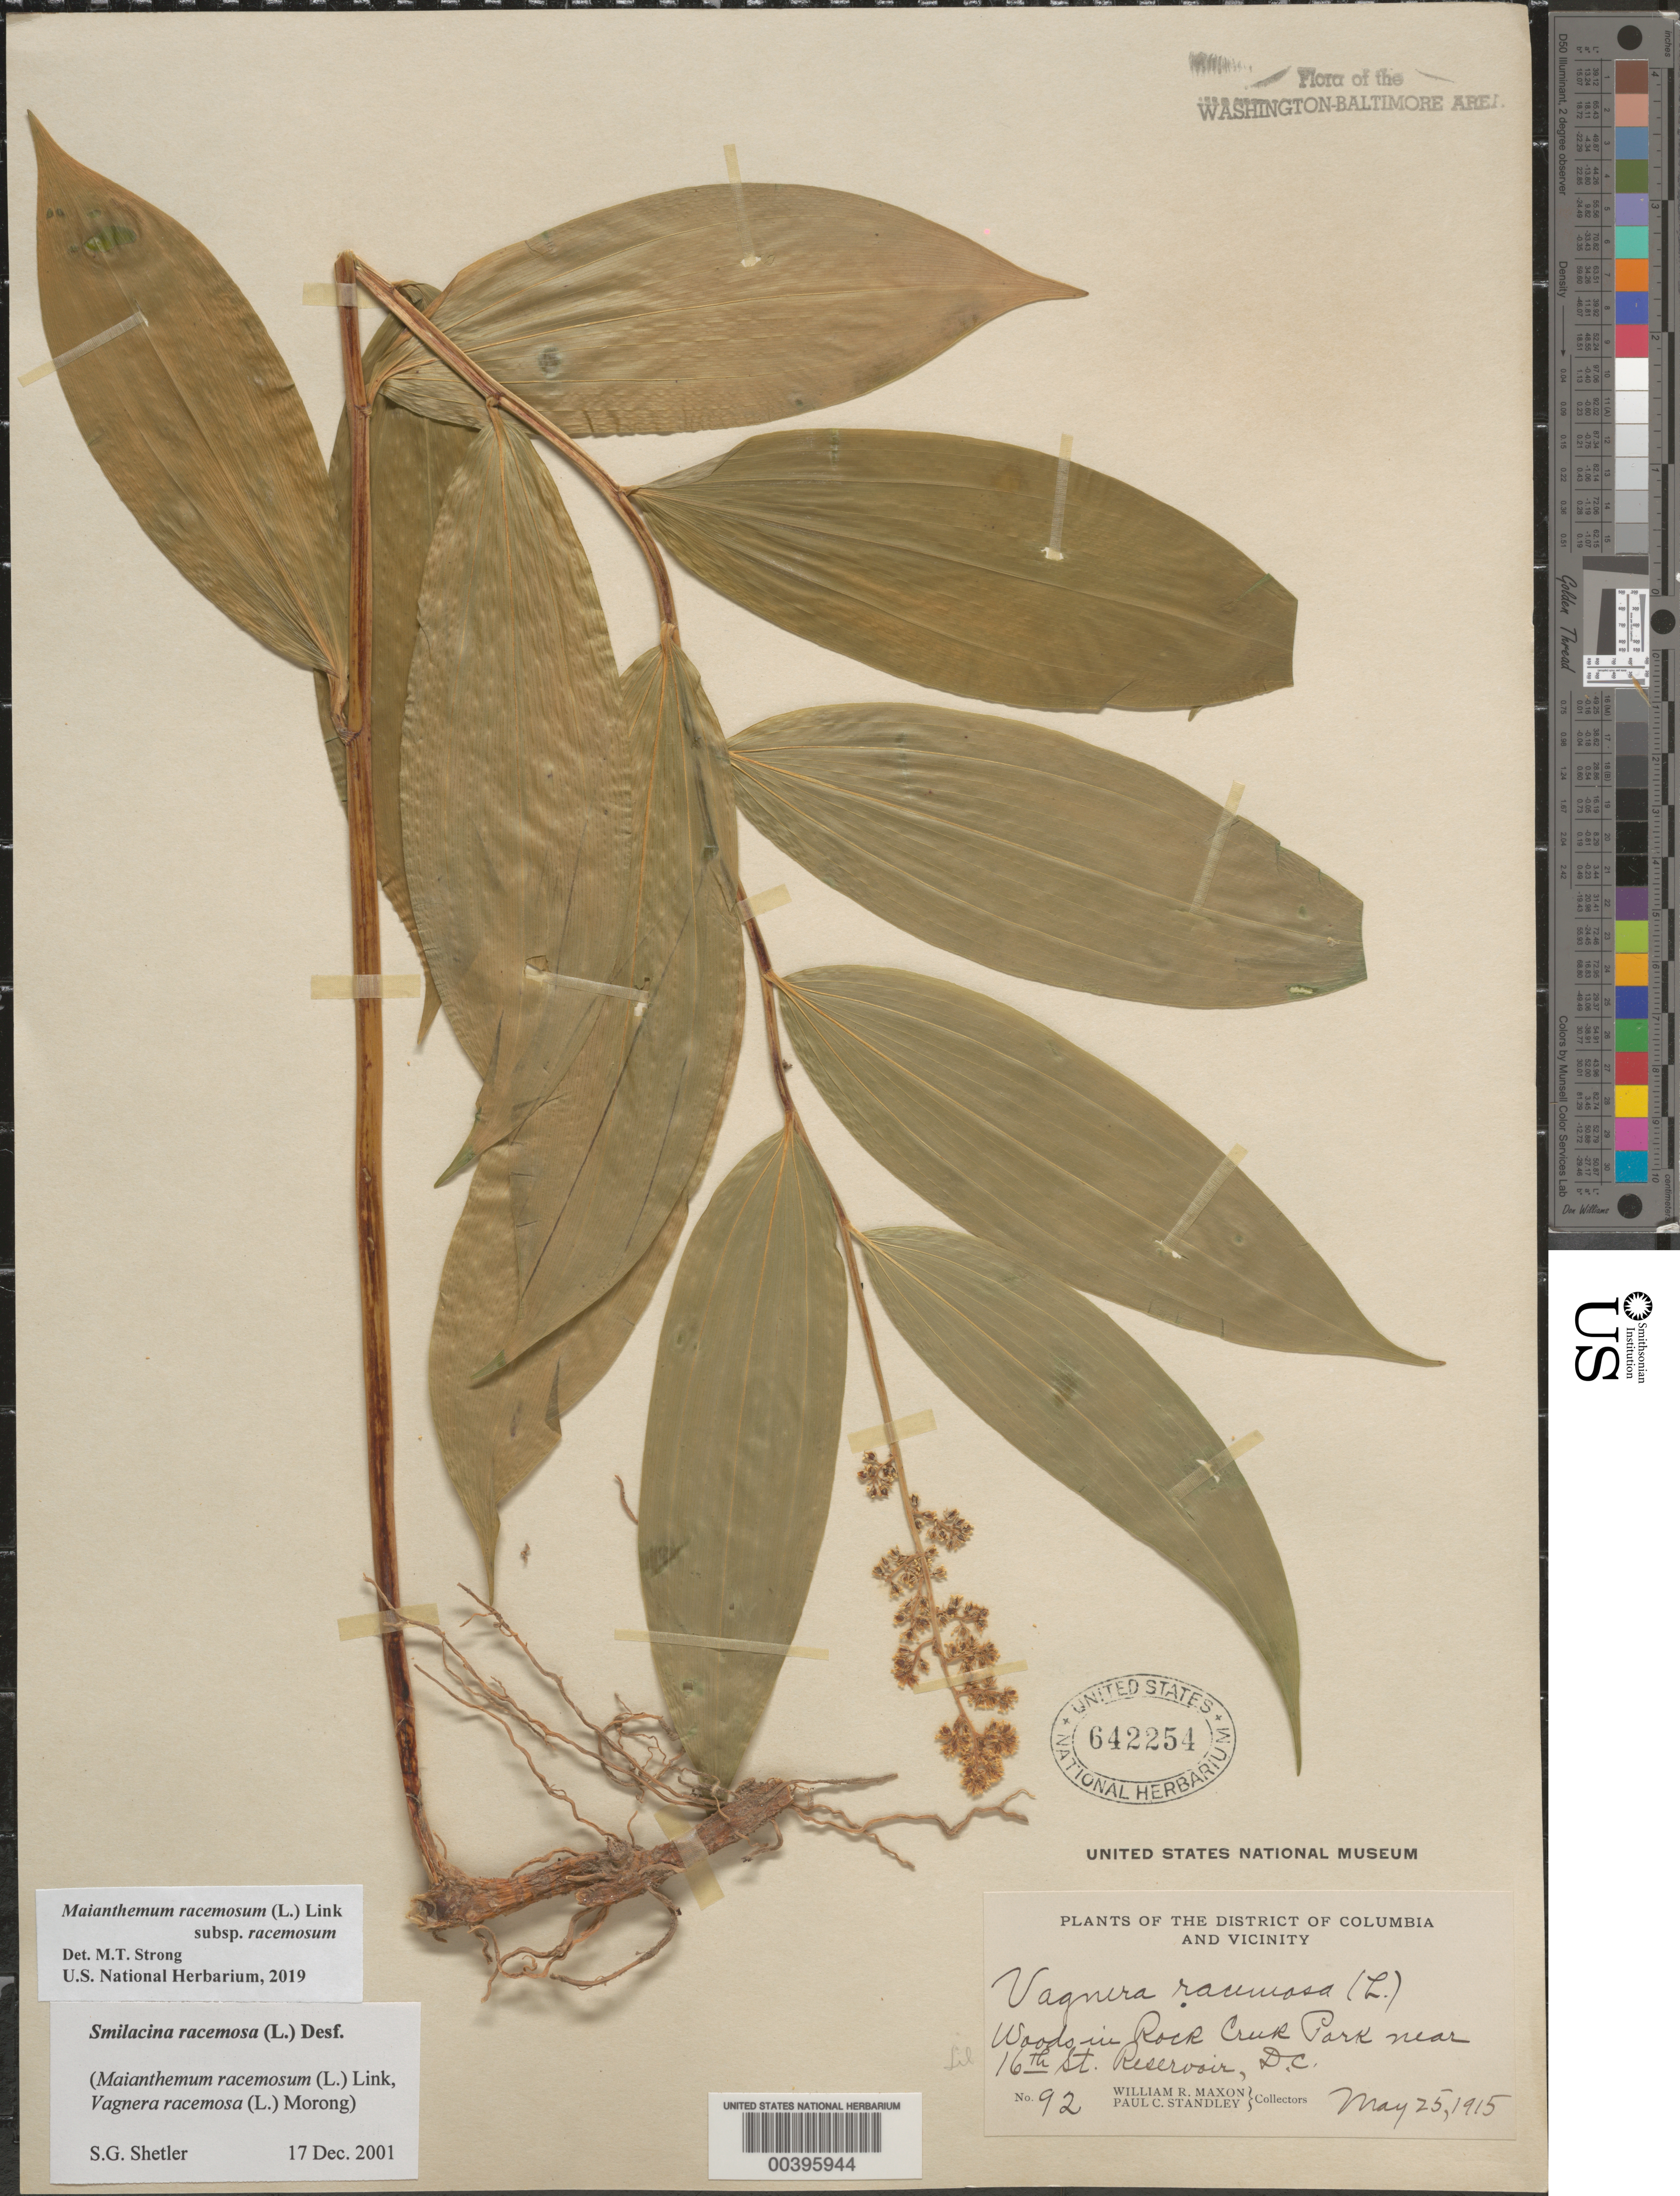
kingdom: Plantae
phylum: Tracheophyta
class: Liliopsida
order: Asparagales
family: Asparagaceae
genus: Maianthemum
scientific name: Maianthemum racemosum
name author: (L.) Link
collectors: W. R. Maxon & P. C. Standley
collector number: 92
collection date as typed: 25 May 1915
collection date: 1915-05-25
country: United States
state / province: District of Columbia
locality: Rock Creek Park near 16th St. Reservoir Rock Creek Park and vicinity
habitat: Woods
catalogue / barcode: US 642254